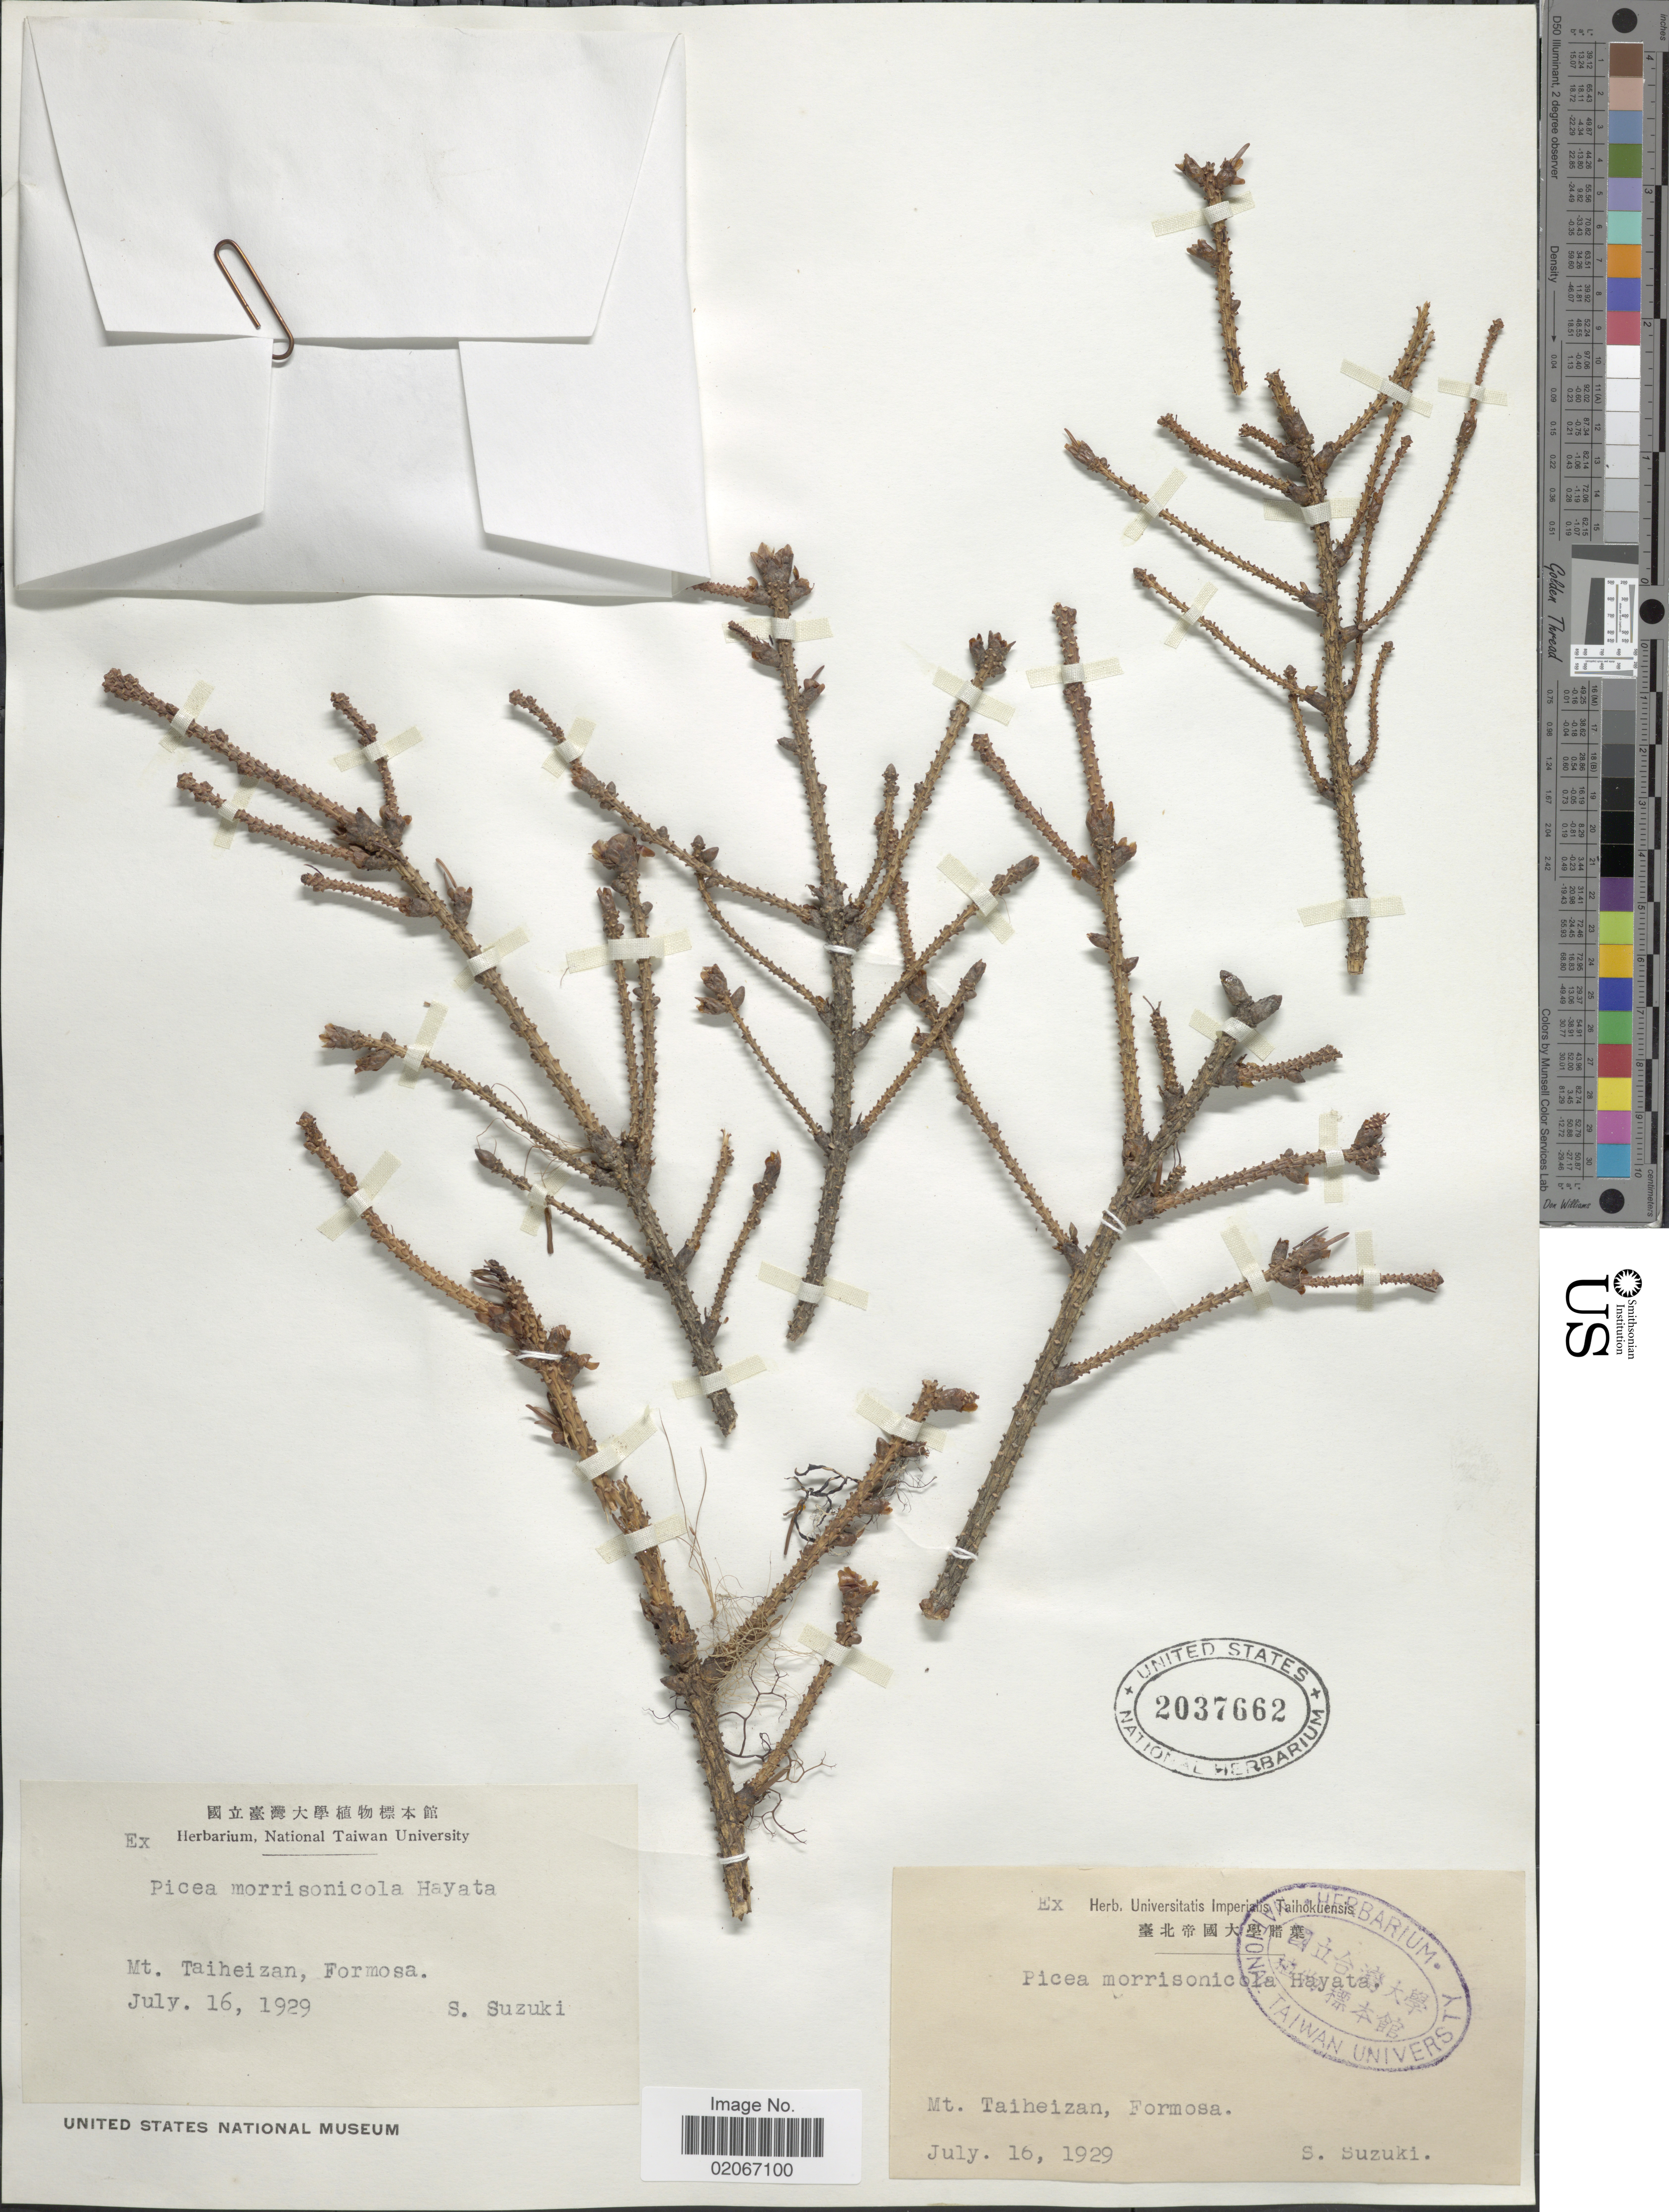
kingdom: Plantae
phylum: Tracheophyta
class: Pinopsida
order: Pinales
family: Pinaceae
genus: Picea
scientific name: Picea wilsonii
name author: Mast.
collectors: S. Suzuki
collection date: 1929-07-16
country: Taiwan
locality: Mt. Taiheizan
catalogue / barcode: US 2037662